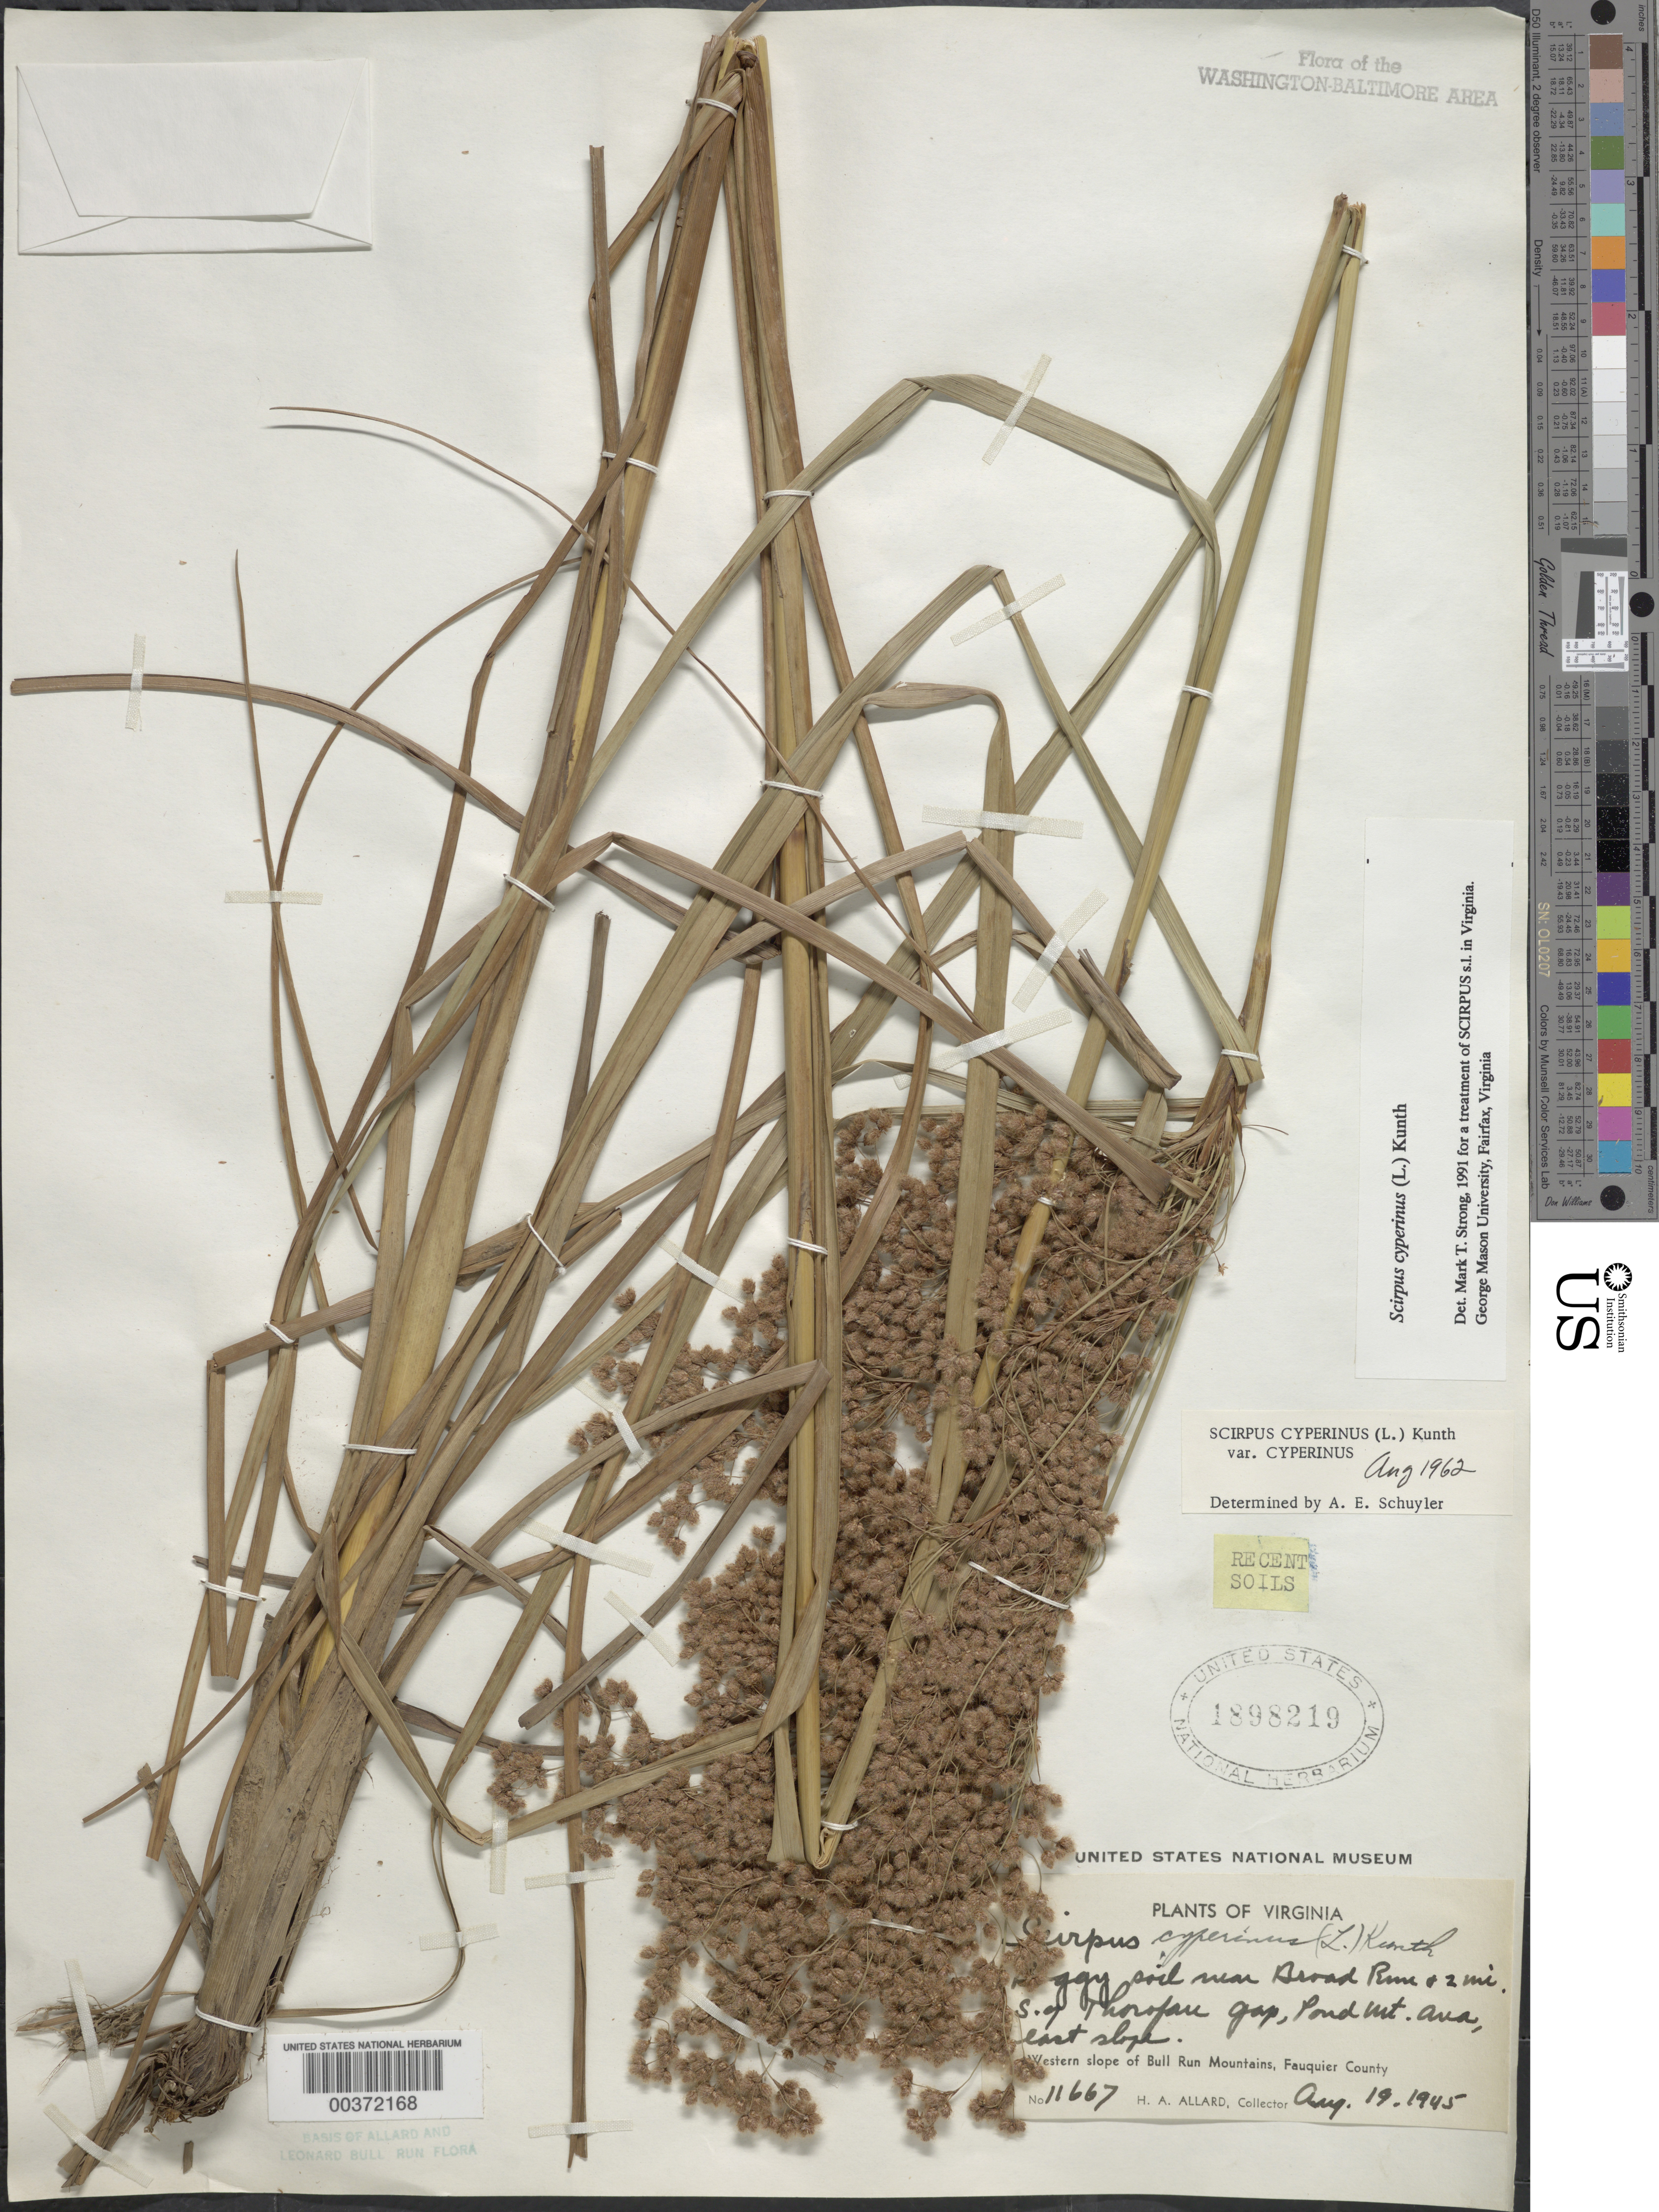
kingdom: Plantae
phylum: Tracheophyta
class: Liliopsida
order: Poales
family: Cyperaceae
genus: Scirpus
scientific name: Scirpus cyperinus (L.) Kunth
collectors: H. A. Allard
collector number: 11667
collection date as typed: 19 Aug 1945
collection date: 1945-08-19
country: United States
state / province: Virginia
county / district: Fauquier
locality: Broad Run, south of Thorofare Gap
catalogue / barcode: US 1898219